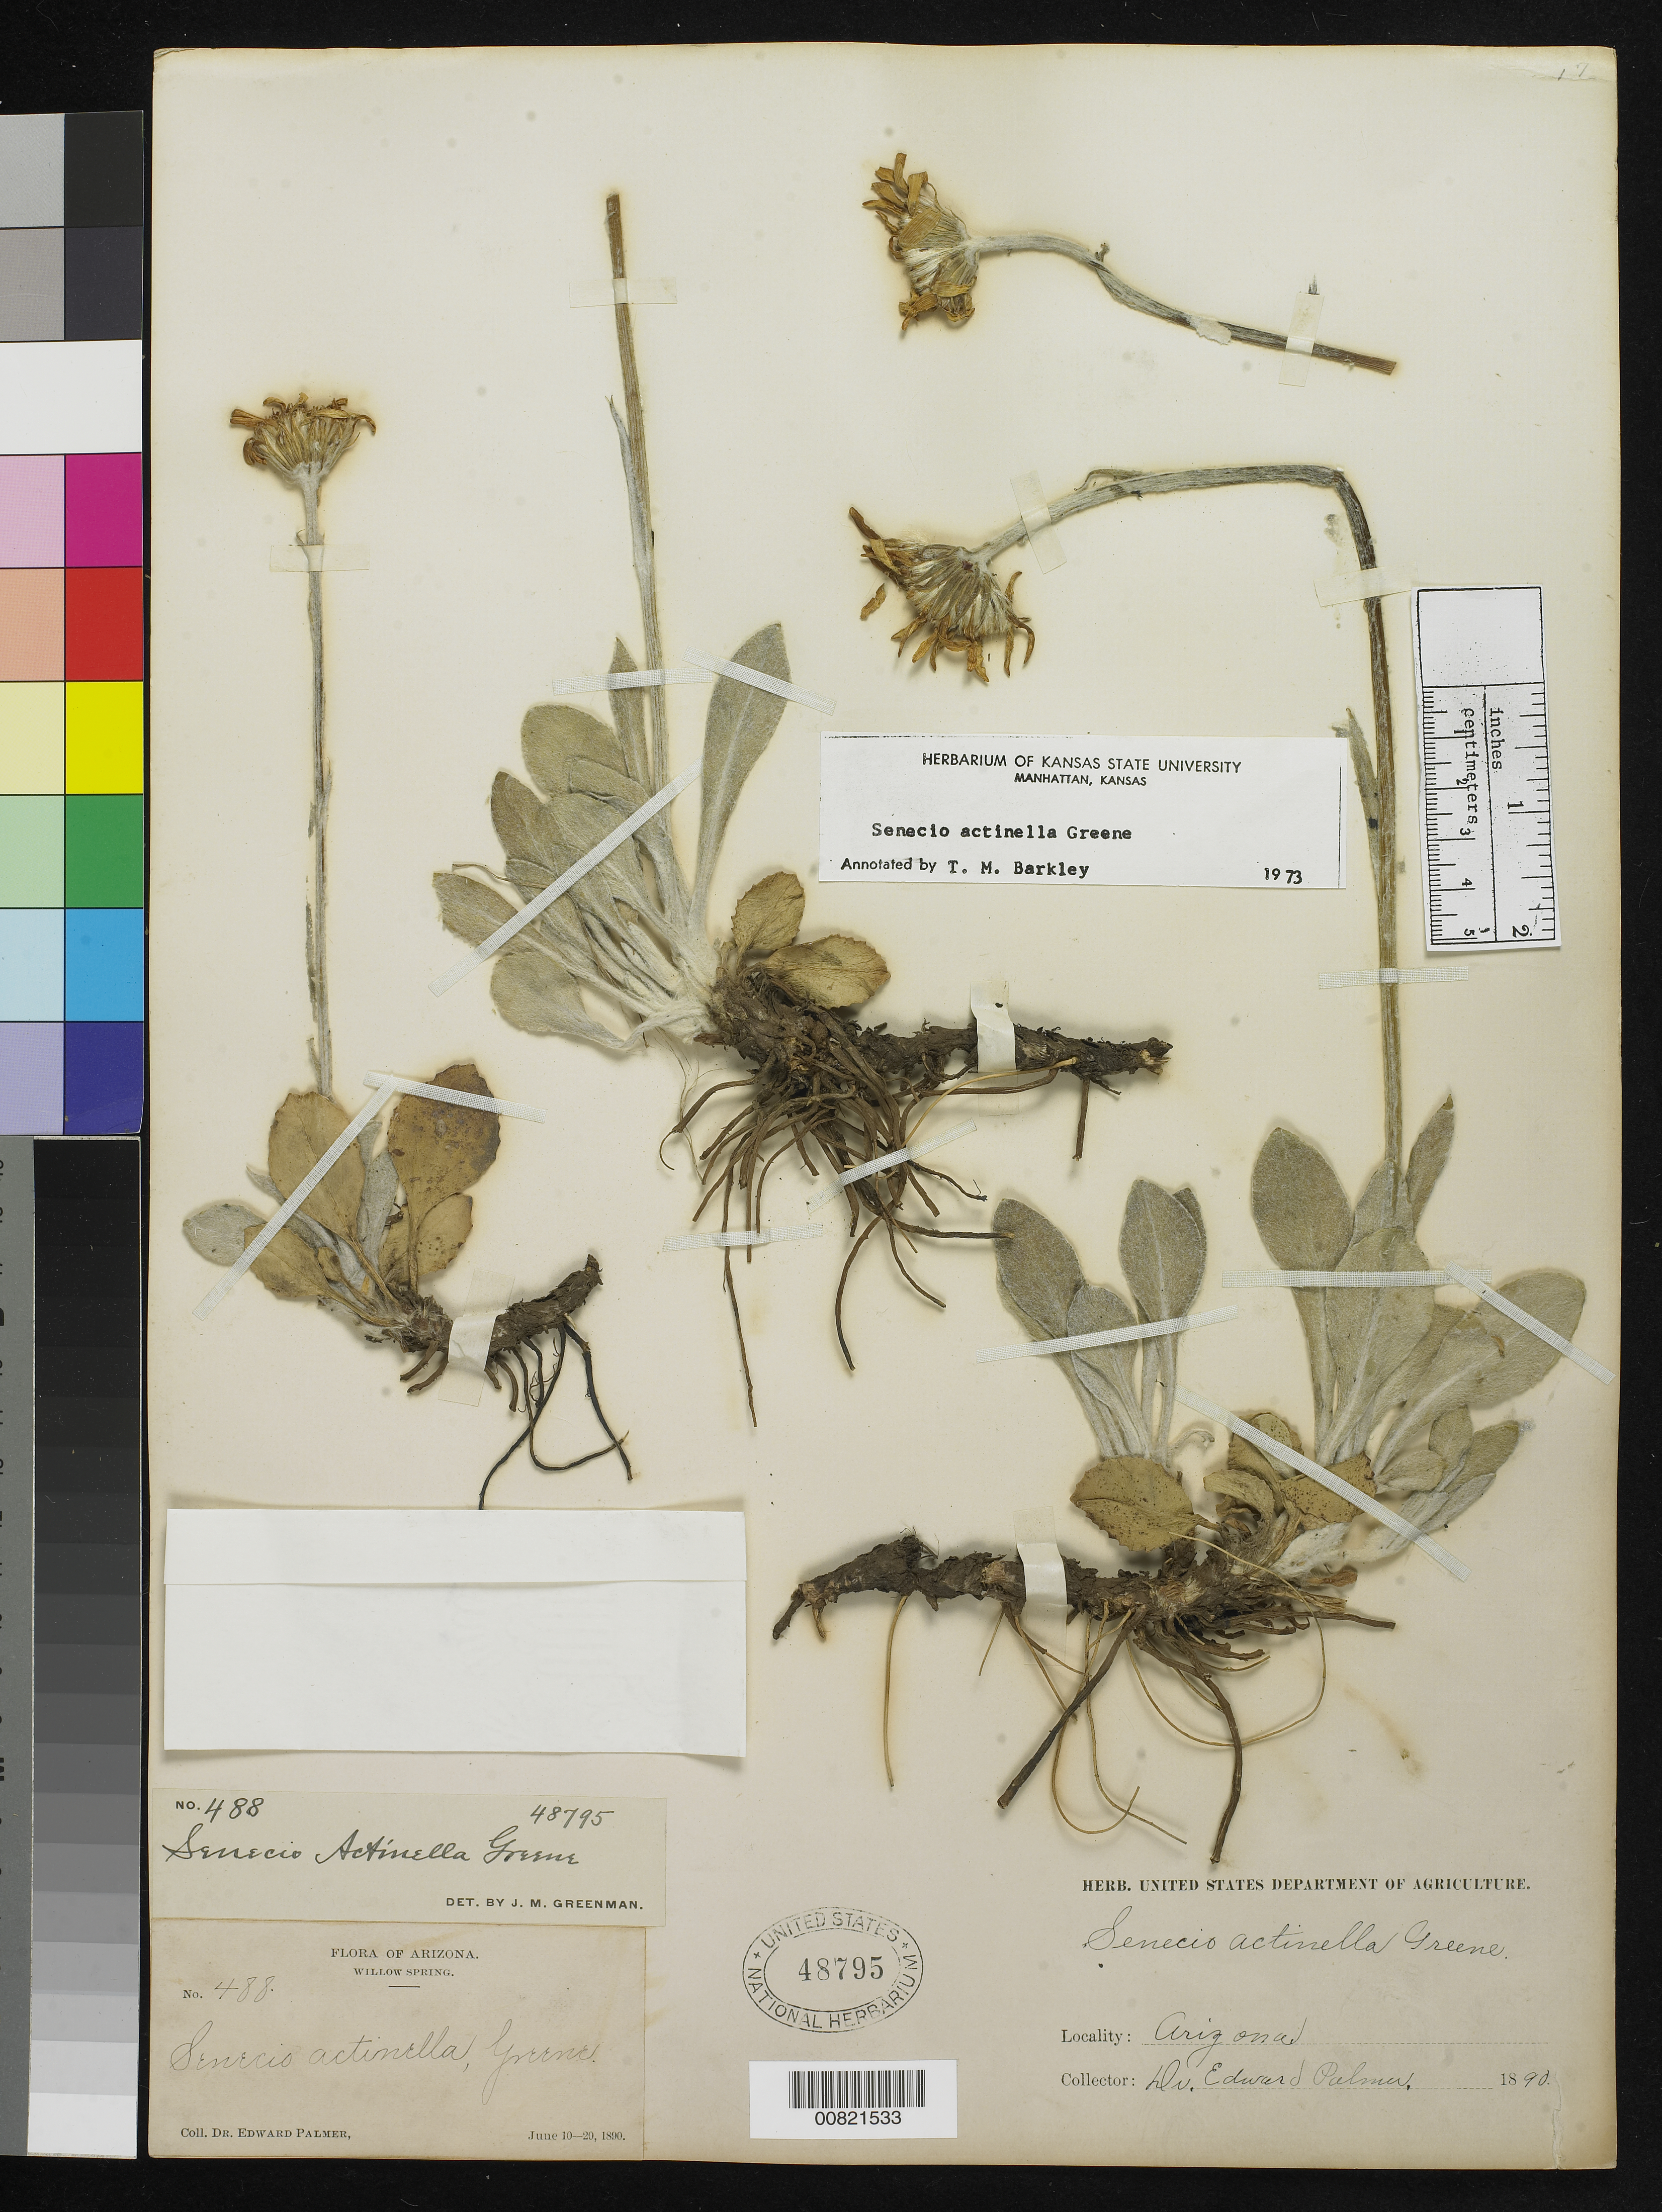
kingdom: Plantae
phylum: Tracheophyta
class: Magnoliopsida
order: Asterales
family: Asteraceae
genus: Senecio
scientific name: Senecio actinella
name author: Greene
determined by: Barkley, Theodore M.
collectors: E. Palmer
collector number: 488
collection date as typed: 10 Jun 1890 to 20 Jun 1890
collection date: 1890-06-10/1890-06-20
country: United States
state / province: Arizona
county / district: Coconino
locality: Willow Spring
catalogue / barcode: US 48795